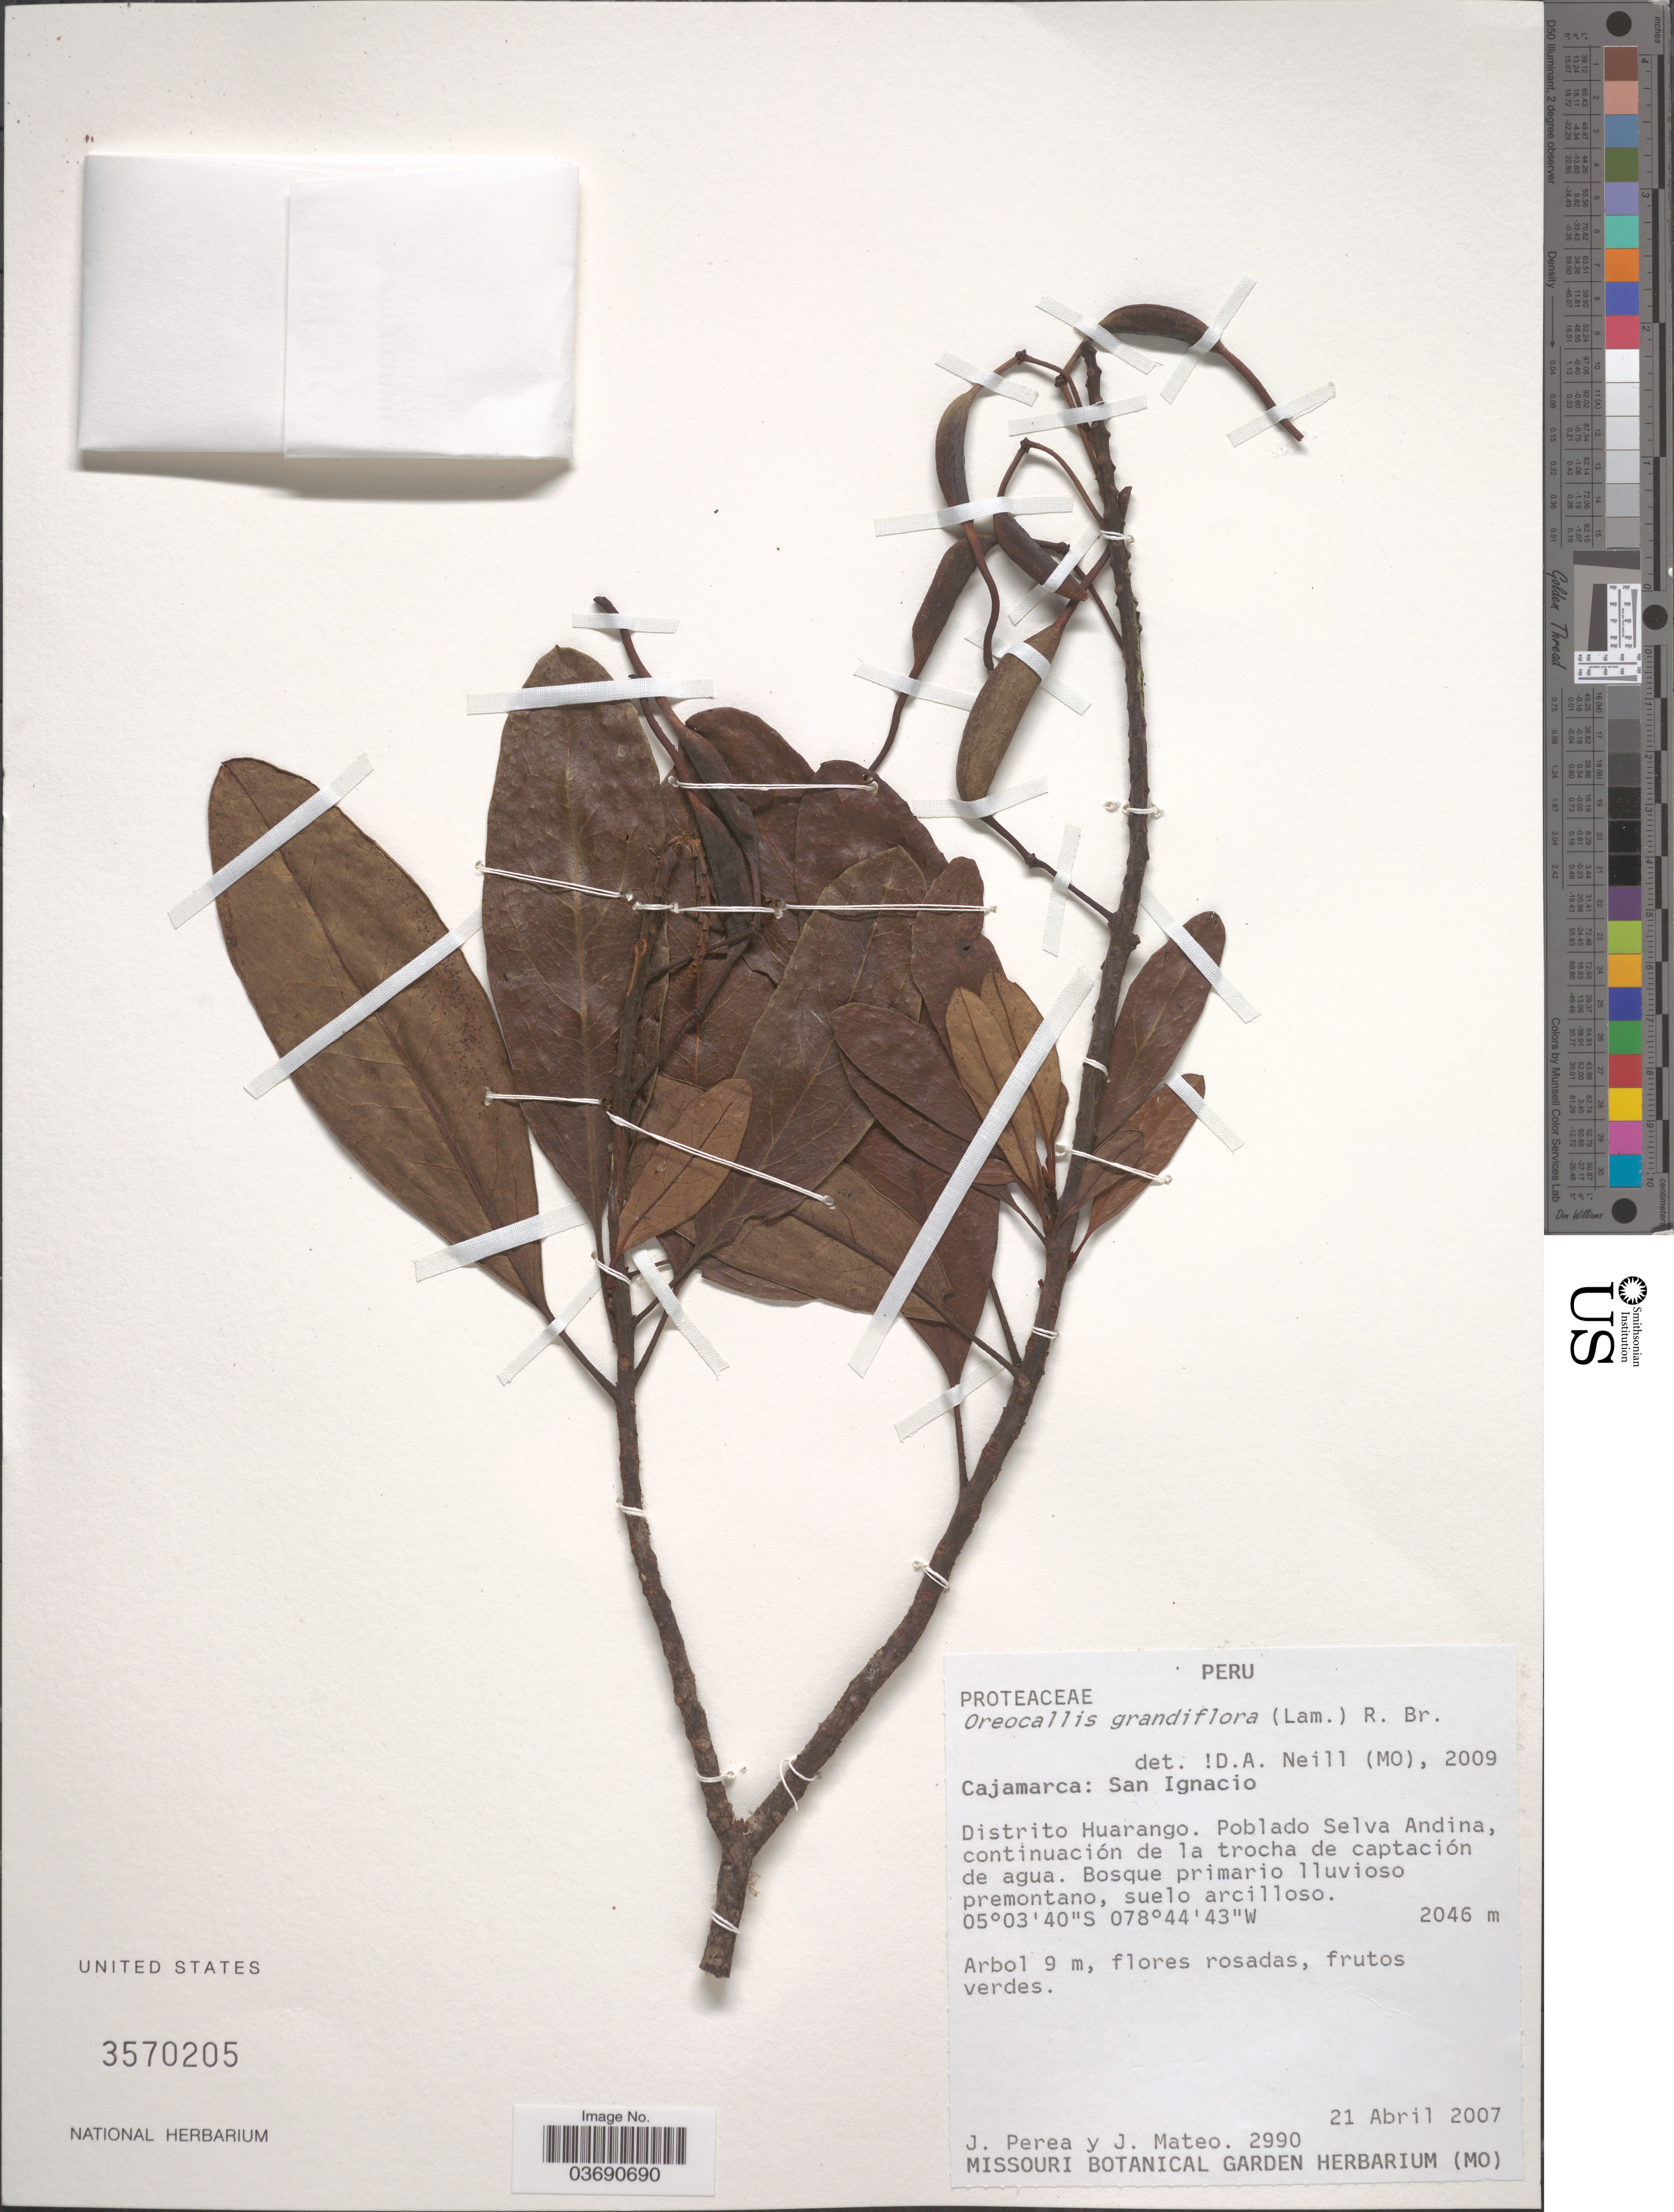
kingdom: Plantae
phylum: Tracheophyta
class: Magnoliopsida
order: Proteales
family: Proteaceae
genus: Oreocallis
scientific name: Oreocallis grandiflora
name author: (Lam.) R. Br.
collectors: J. Perea & J. Mateo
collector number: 2990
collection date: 2007-04-21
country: Peru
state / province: Cajamarca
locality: San Ignacio. Distrito Huarango. Poblado Selva Andina, continuación de la trocha de captación de agua.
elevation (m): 2046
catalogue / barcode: US 3570205